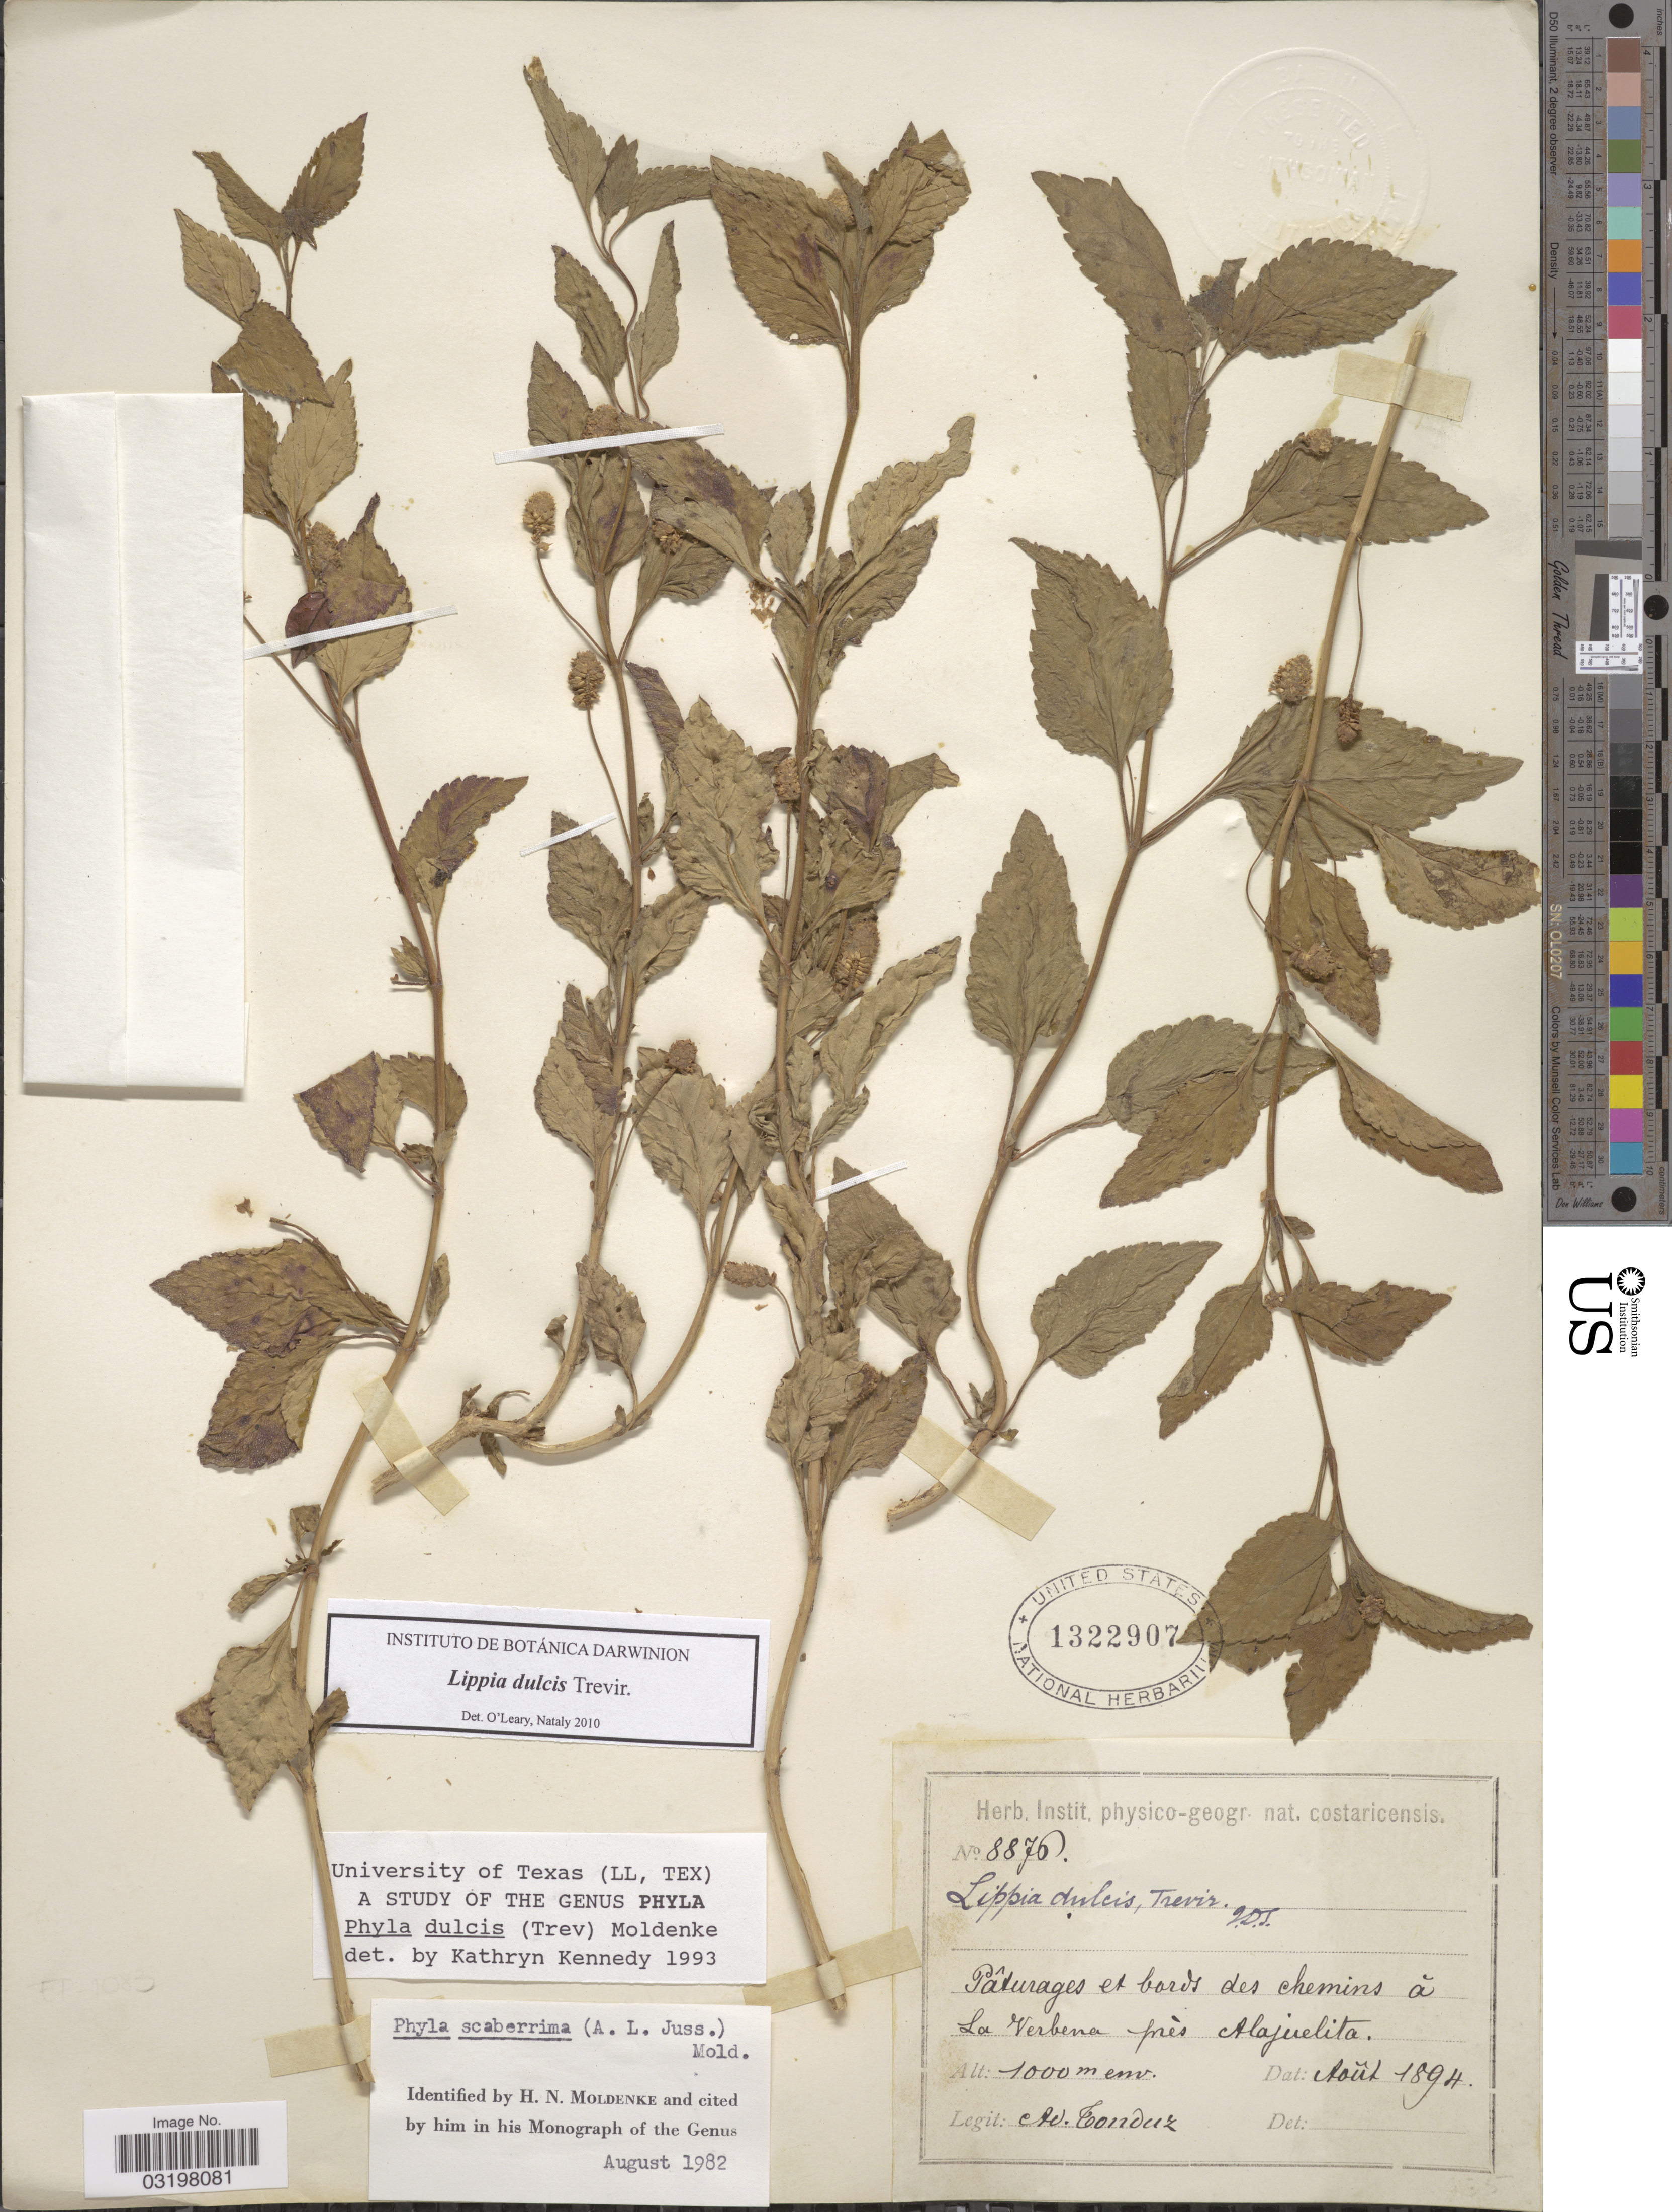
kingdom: Plantae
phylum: Tracheophyta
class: Magnoliopsida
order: Lamiales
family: Verbenaceae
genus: Lippia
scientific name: Lippia dulcis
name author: Trevis.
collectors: A. Tonduz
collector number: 8876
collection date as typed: Août 1894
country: Costa Rica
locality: Pâturages et bords des chemins á La Verbena prés Alajuelita.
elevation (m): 1000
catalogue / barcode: US 1322907